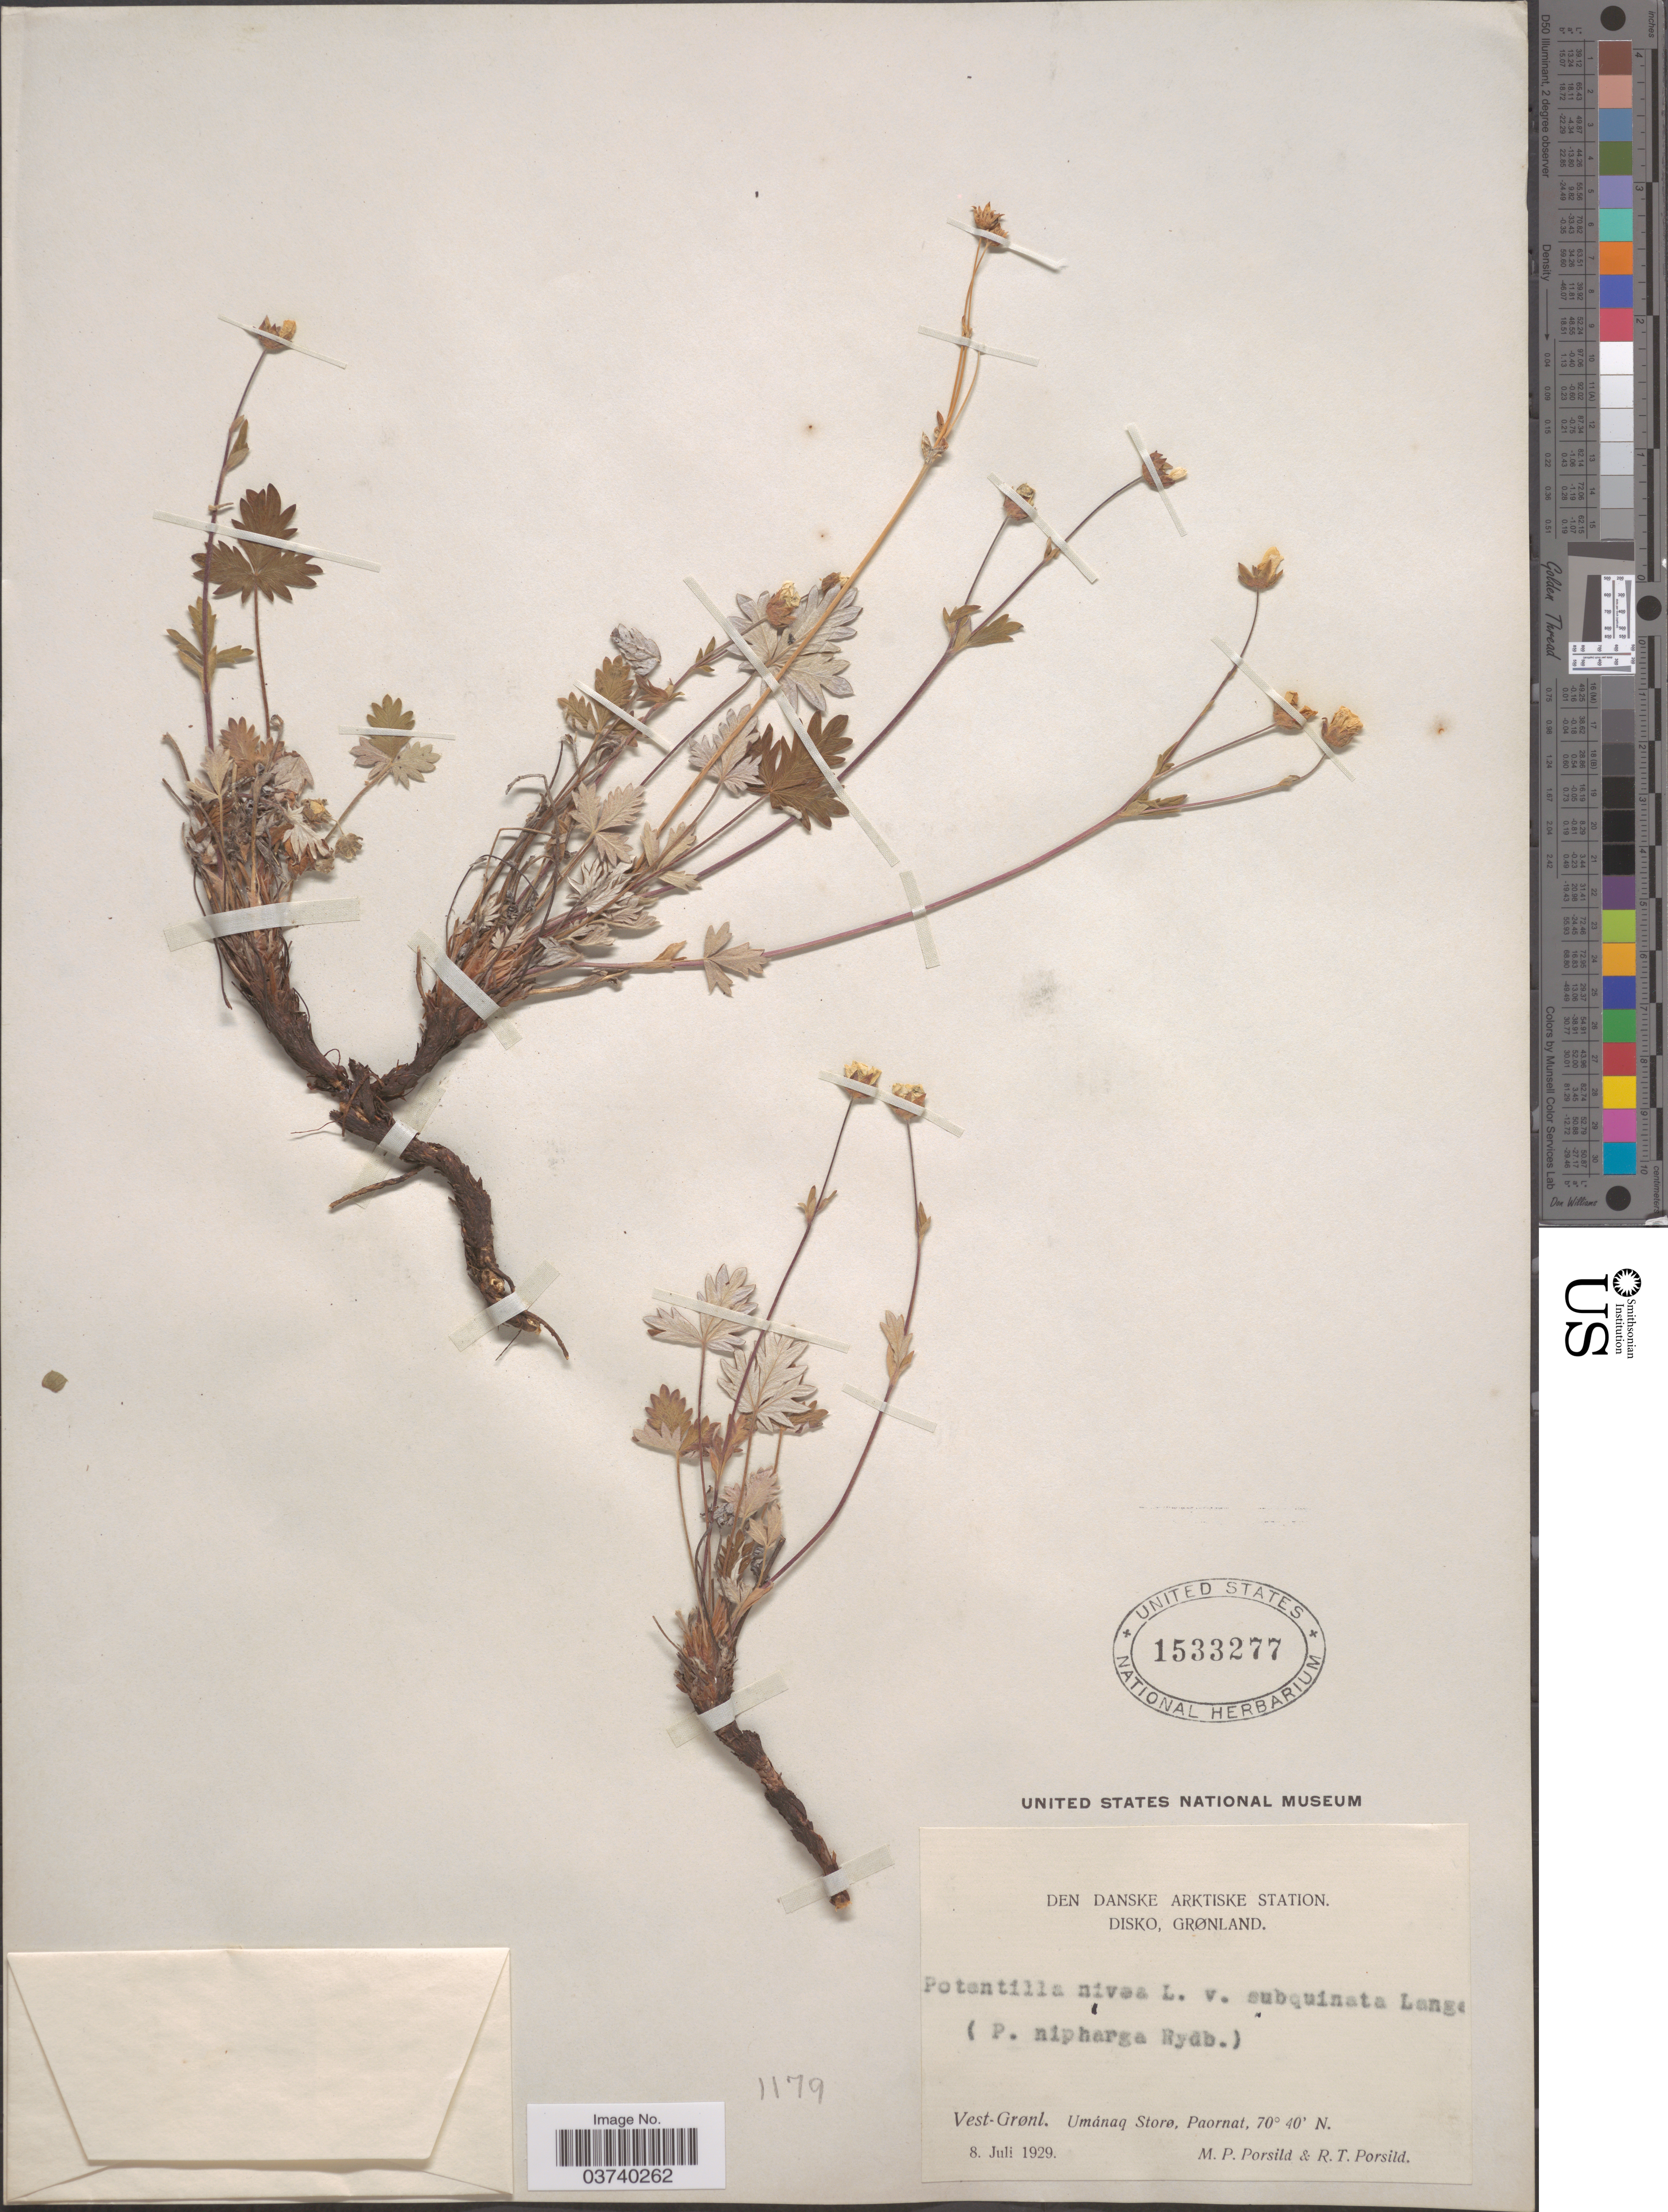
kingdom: Plantae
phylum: Tracheophyta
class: Magnoliopsida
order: Rosales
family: Rosaceae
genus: Potentilla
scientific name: Potentilla nivea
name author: L.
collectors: M. P. Porsild & R. T. Porsild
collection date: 1929-07-08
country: Greenland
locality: Den Danske Arktiske Station. Disko. Vest-Grønl. Umánaq Storø, Paornat.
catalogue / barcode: US 1533277